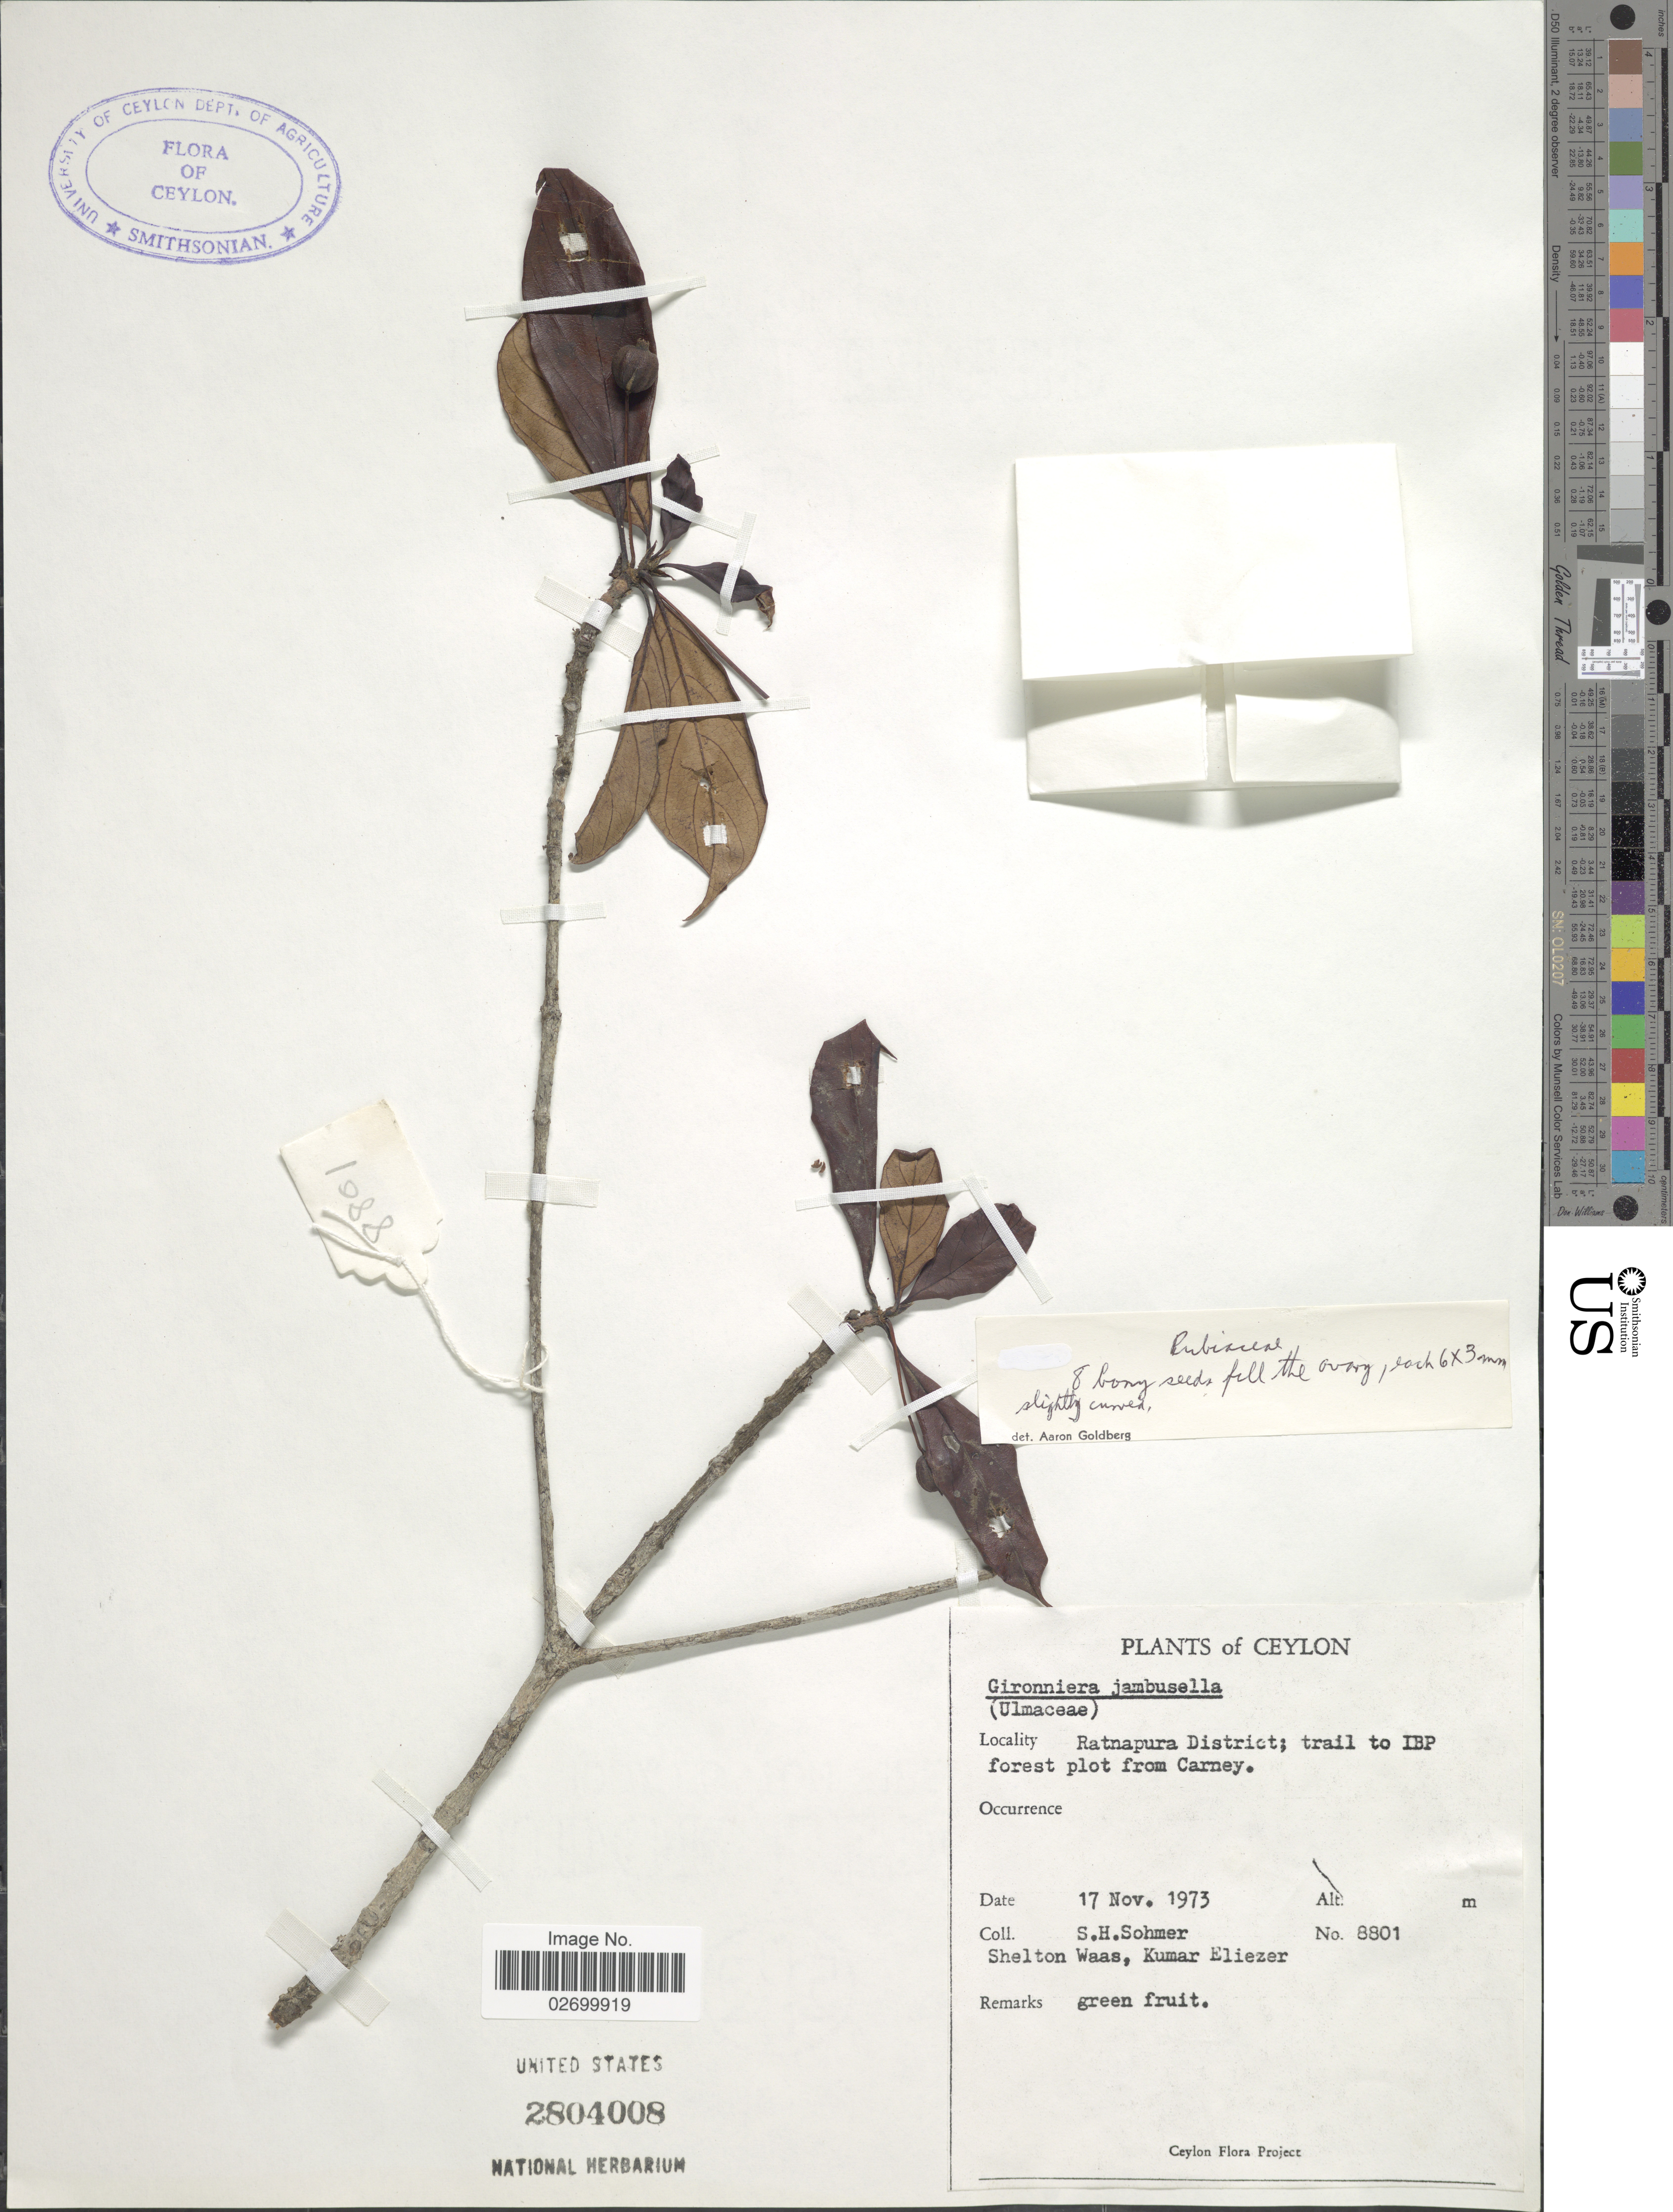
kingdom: Plantae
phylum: Tracheophyta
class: Magnoliopsida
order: Gentianales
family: Rubiaceae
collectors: S. H. Sohmer, S. Waas & K. Eliezer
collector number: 8801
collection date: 1973-11-17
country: Sri Lanka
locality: Ceylon,. Ratnapura District; trail to IBP forest plot from Carney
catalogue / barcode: US 2804008